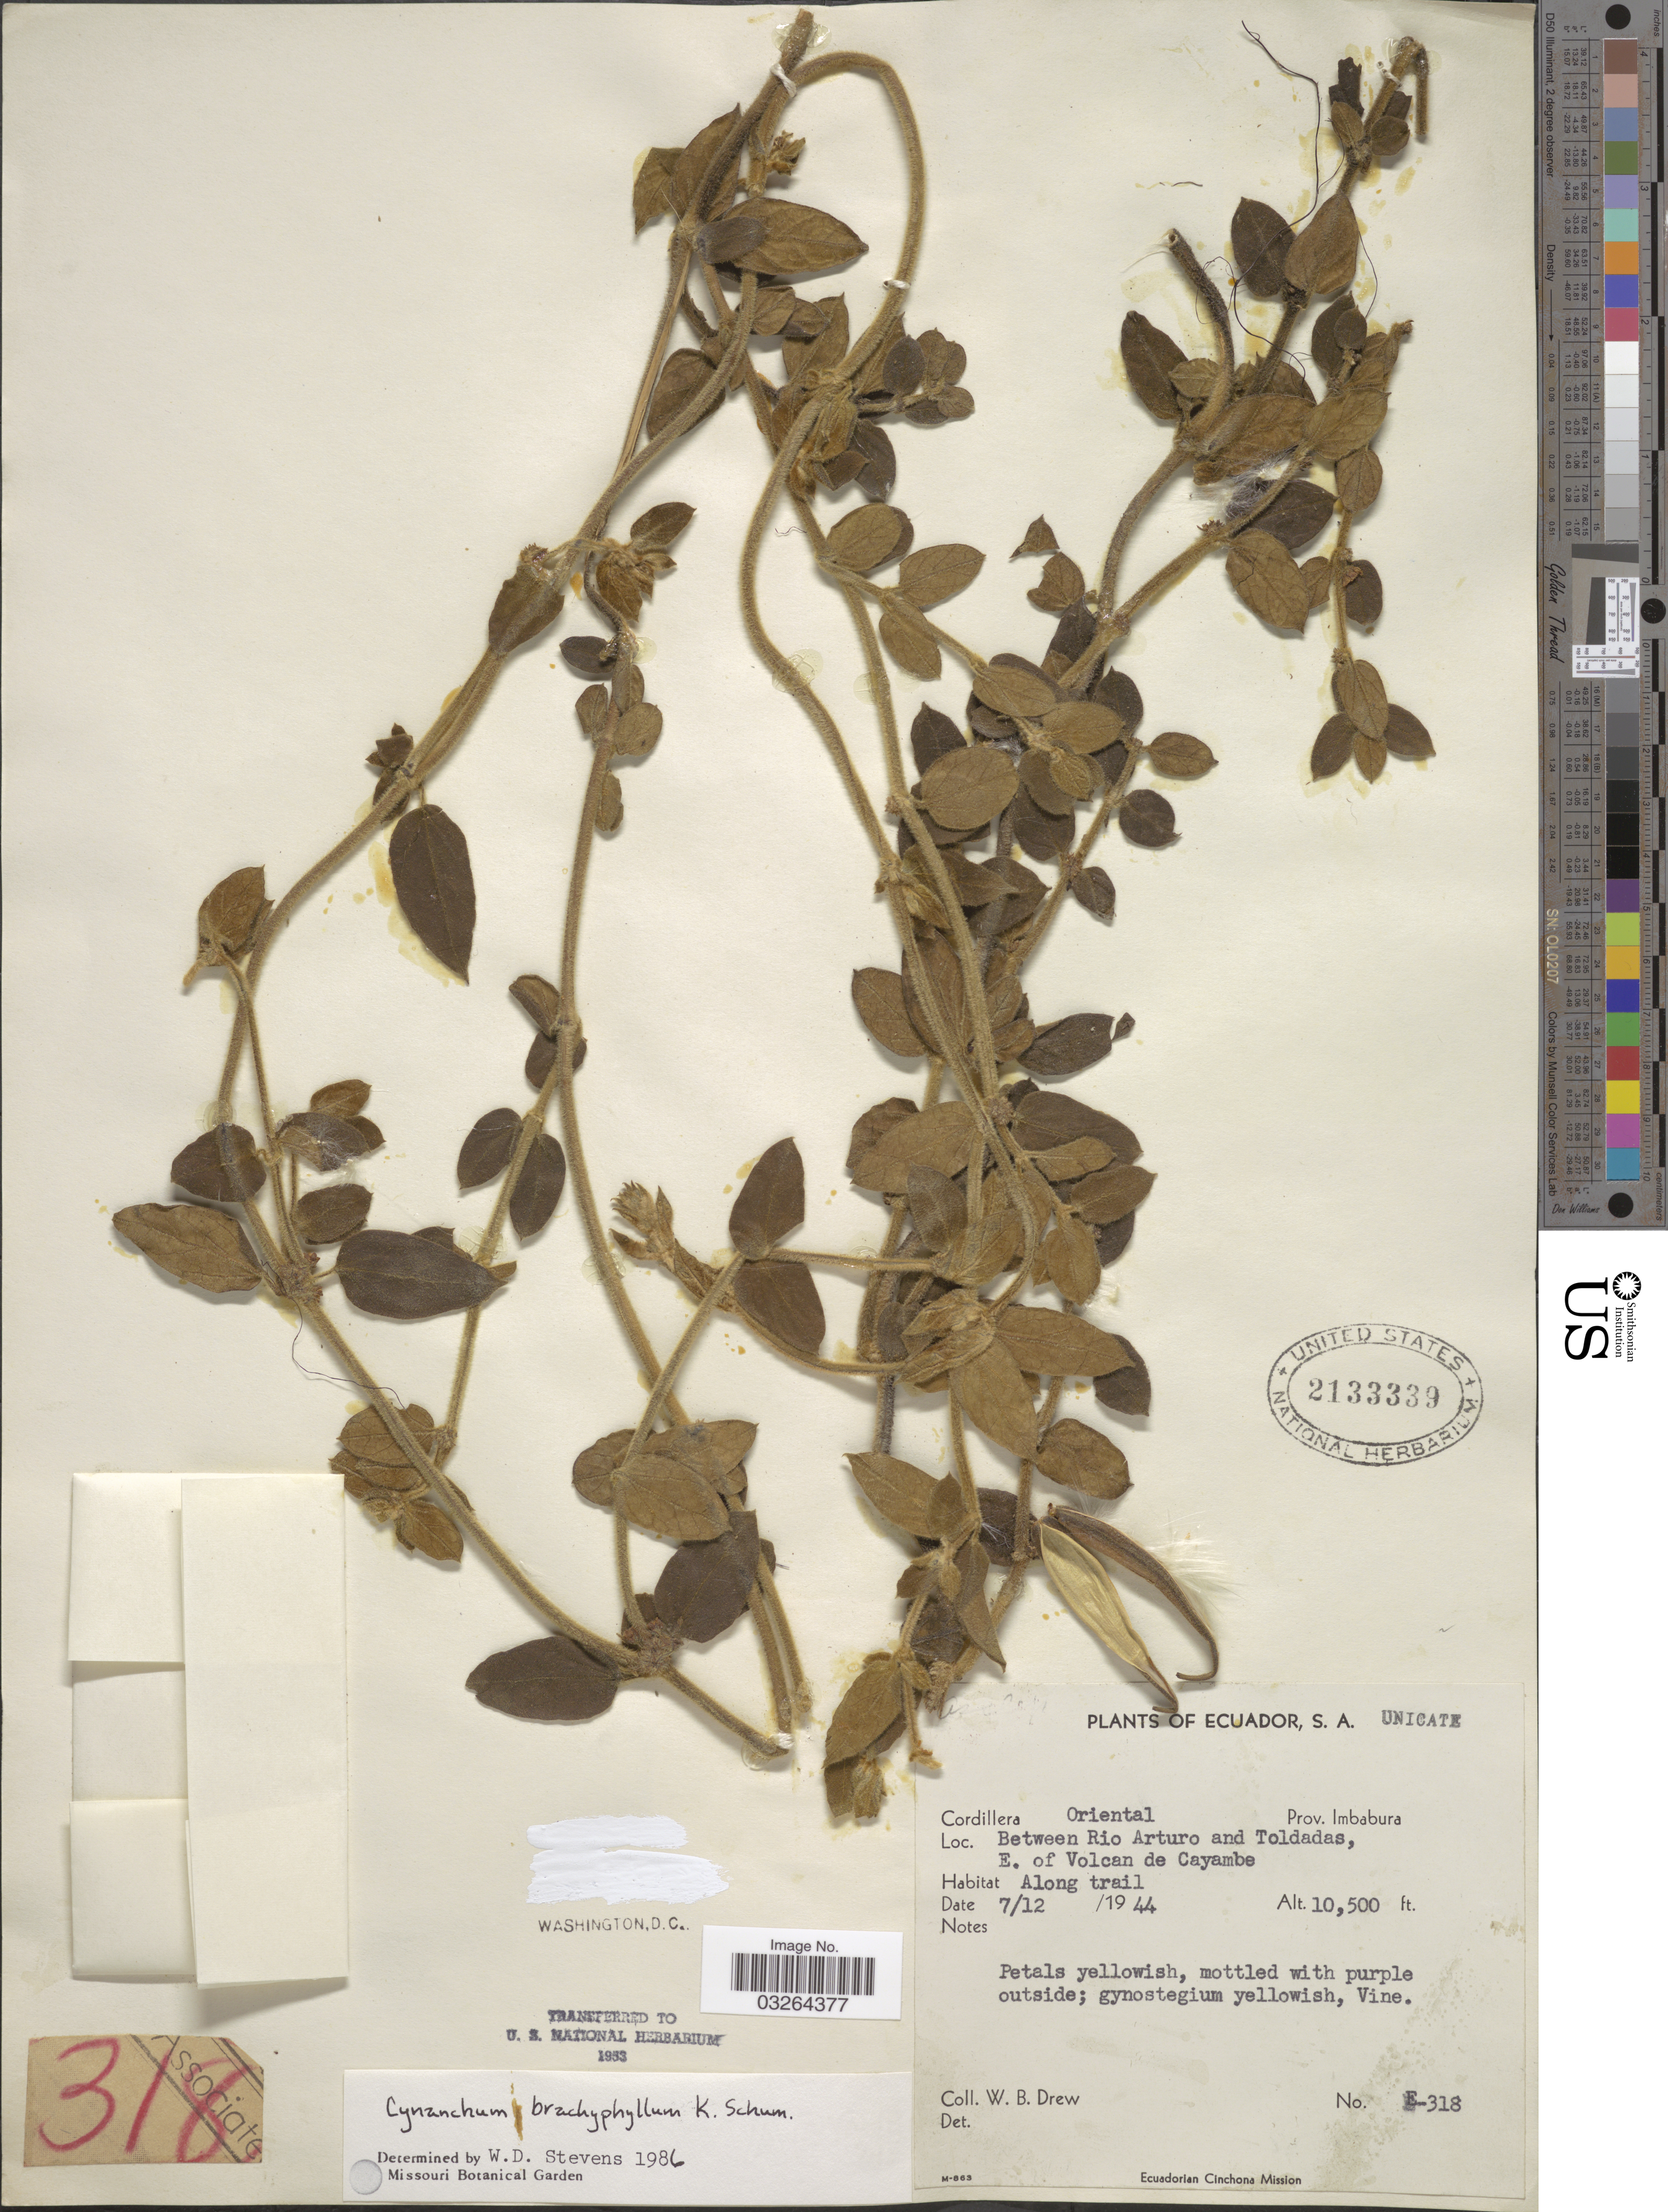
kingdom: Plantae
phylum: Tracheophyta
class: Magnoliopsida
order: Gentianales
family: Apocynaceae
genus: Cynanchum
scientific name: Cynanchum brachyphyllum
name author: K. Schum.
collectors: W. B. Drew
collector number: E-318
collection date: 1944-12-07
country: Ecuador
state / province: Imbabura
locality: Cordillera Oriental. Between Rio Arturo and Toldadas, E. of Volcan de Cayambe.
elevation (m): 3200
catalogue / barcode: US 2133339